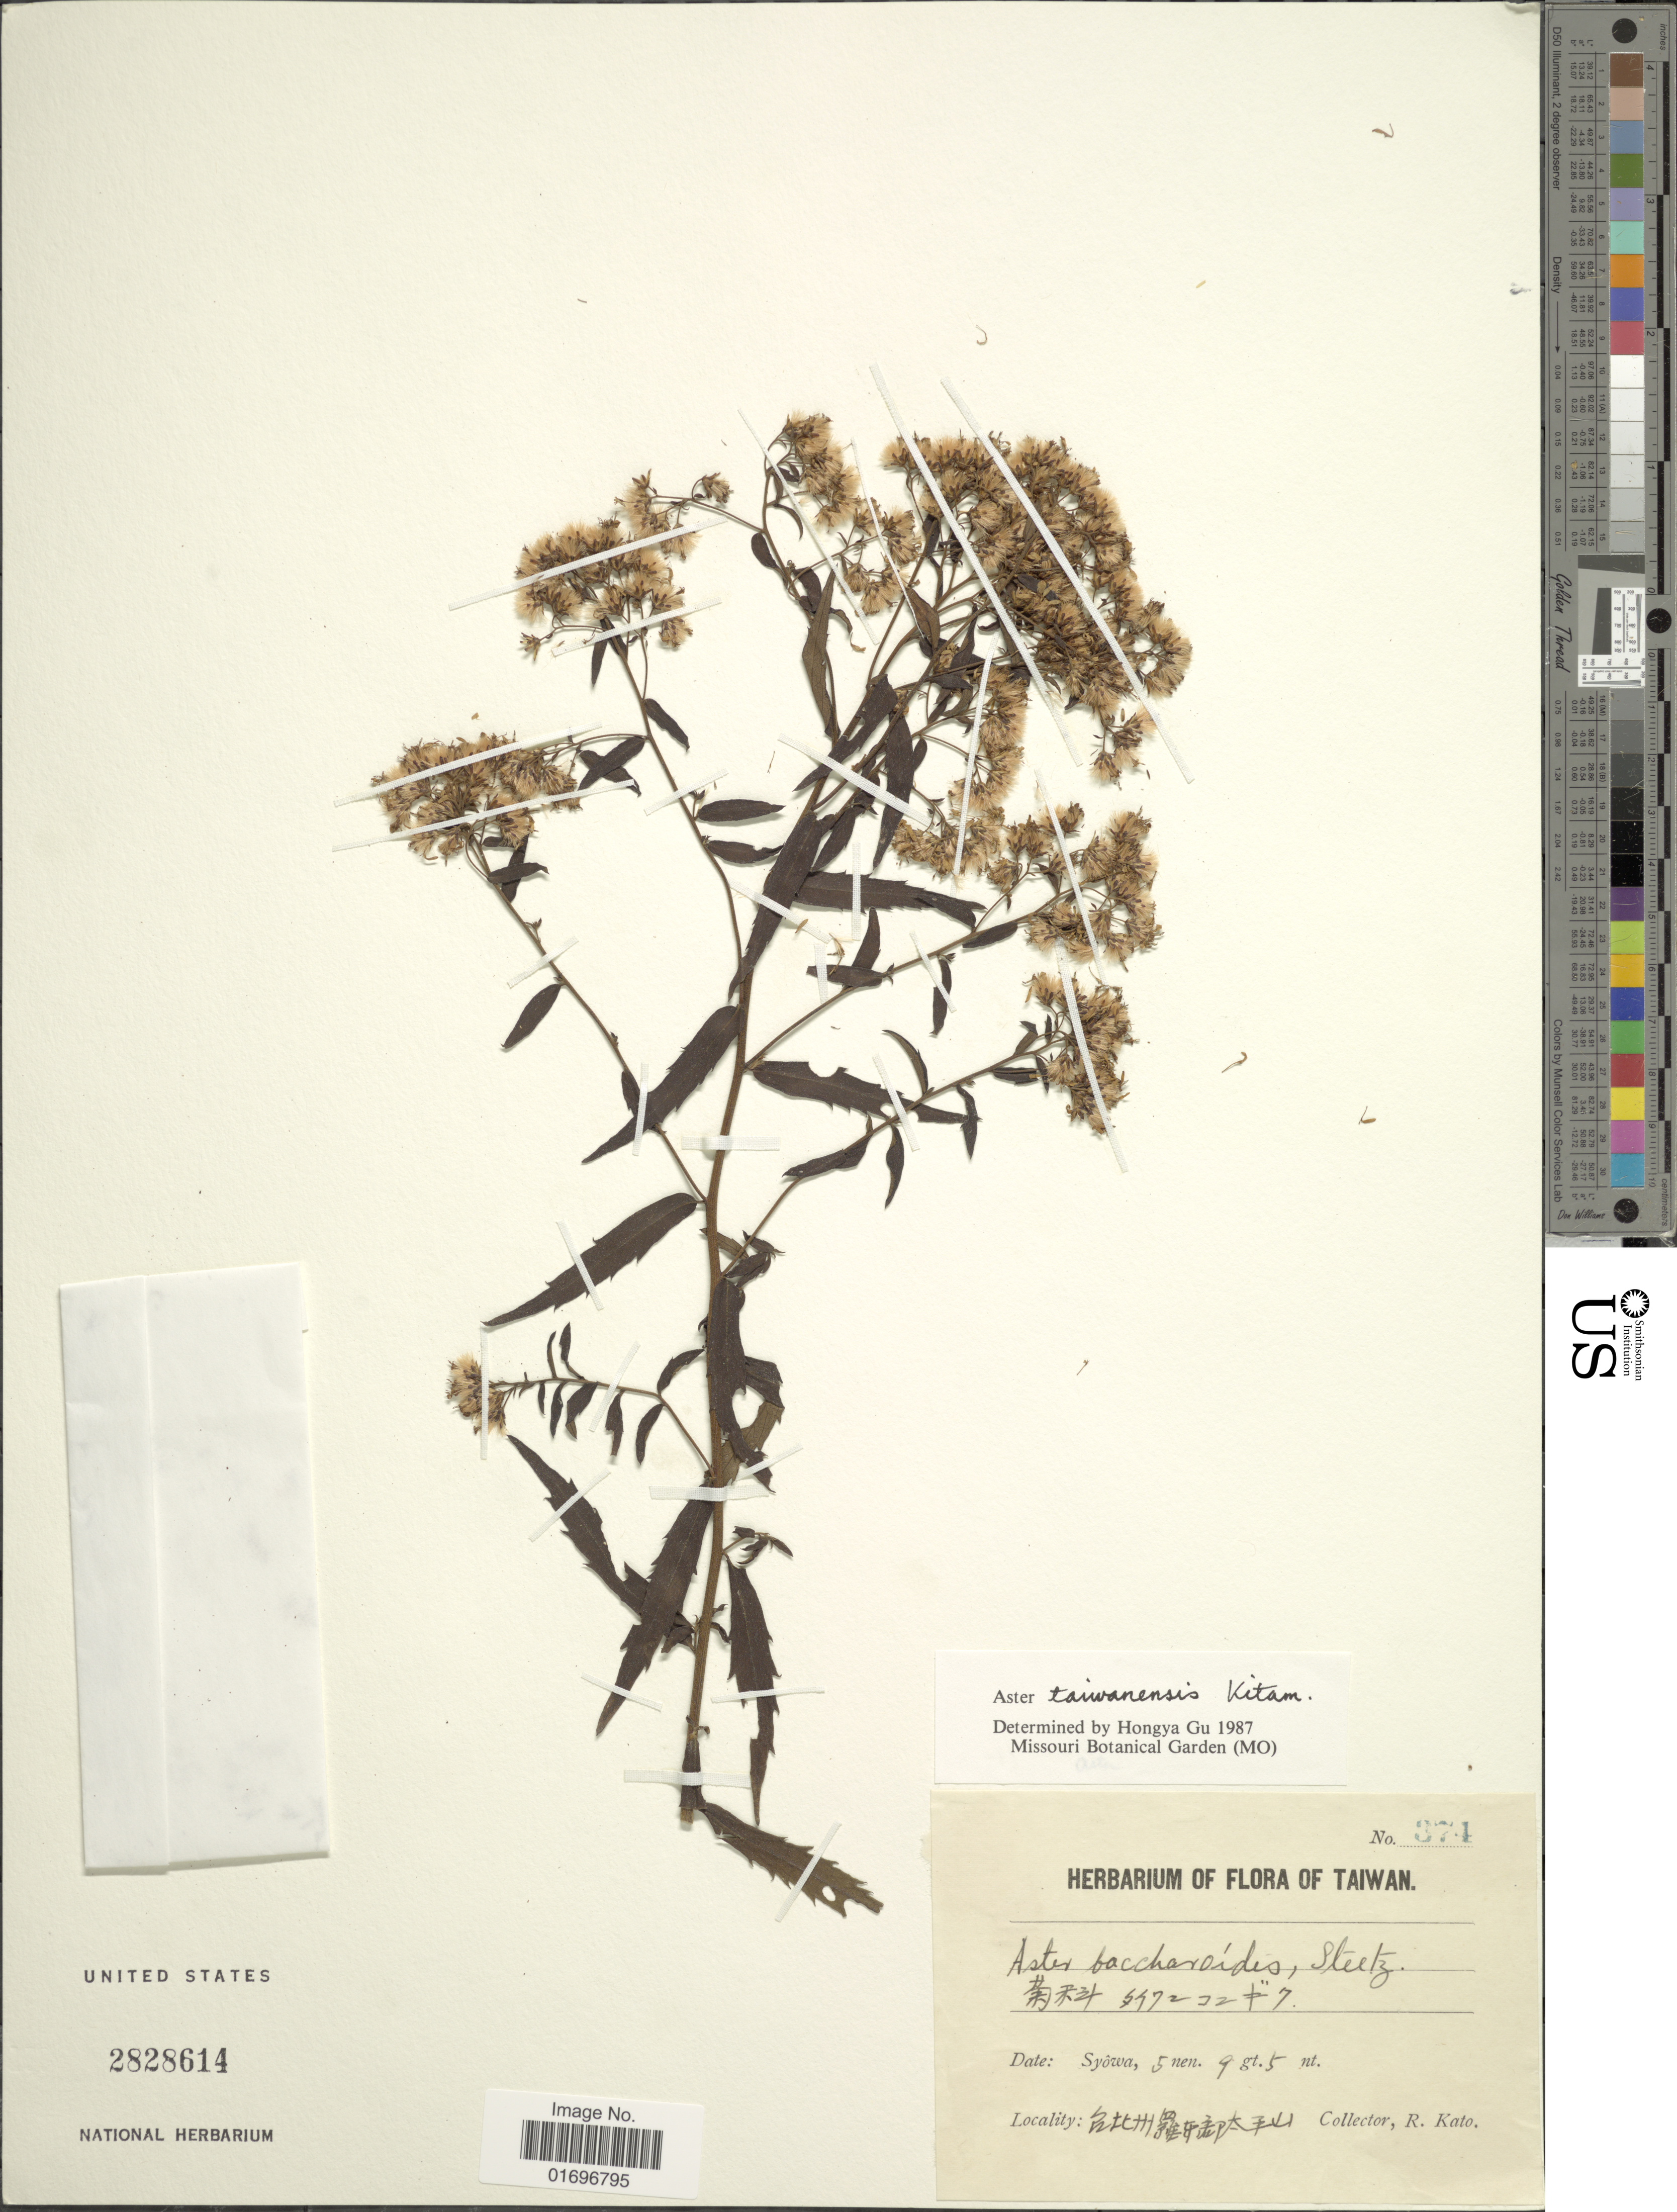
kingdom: Plantae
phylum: Tracheophyta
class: Magnoliopsida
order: Asterales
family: Asteraceae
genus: Aster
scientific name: Aster taiwanensis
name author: Kitam.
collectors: R. Kato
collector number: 374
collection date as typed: Syowa, 5 nen.9 gt.5 nt. (Japese Emperor Era)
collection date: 1930-09-05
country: Taiwan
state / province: Yulian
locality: Taihoku shu; Rato Gun (locality when under Japanese ruled). Now Yulian County; Taipingshan National Forest area.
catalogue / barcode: US 2828614